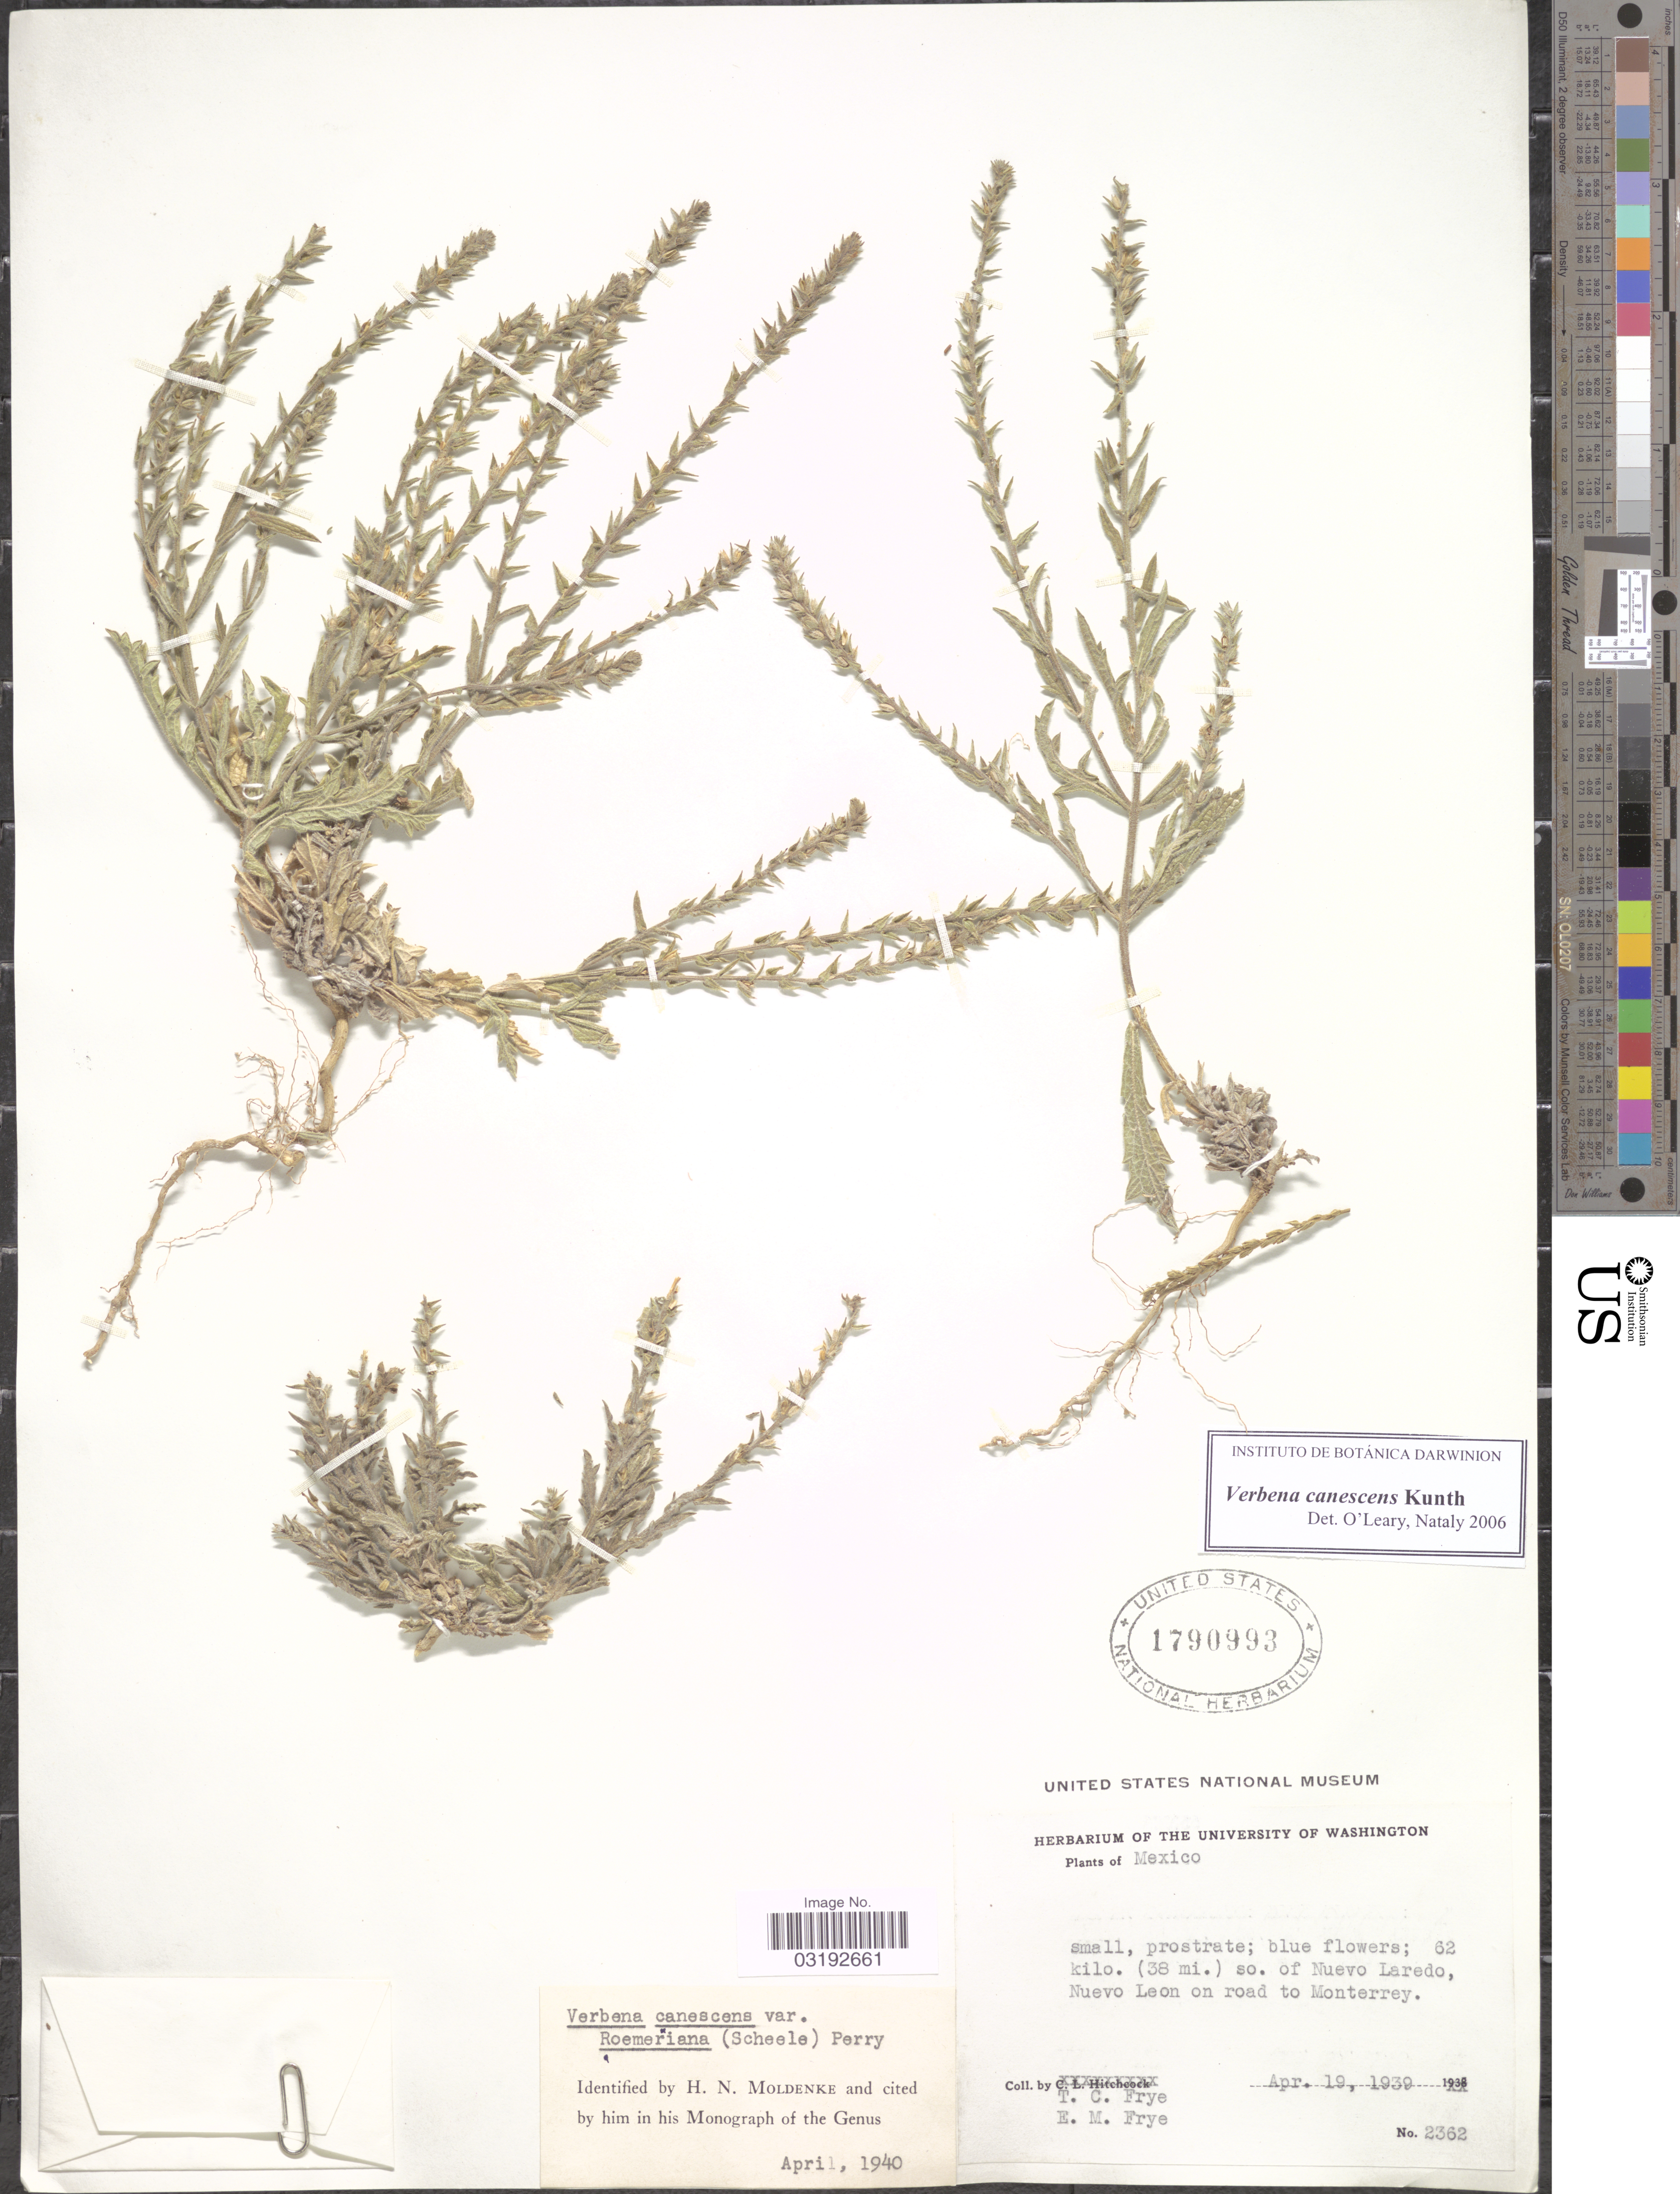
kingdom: Plantae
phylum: Tracheophyta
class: Magnoliopsida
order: Lamiales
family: Verbenaceae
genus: Verbena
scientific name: Verbena canescens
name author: Kunth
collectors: T. C. Frye & E. Frye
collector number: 2362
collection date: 1939-04-19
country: Mexico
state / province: Nuevo León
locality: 62 kilo. (38 mi.) so. of Nuevo Laredo, Nuevo Leon on road to Monterrey.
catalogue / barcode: US 1790993